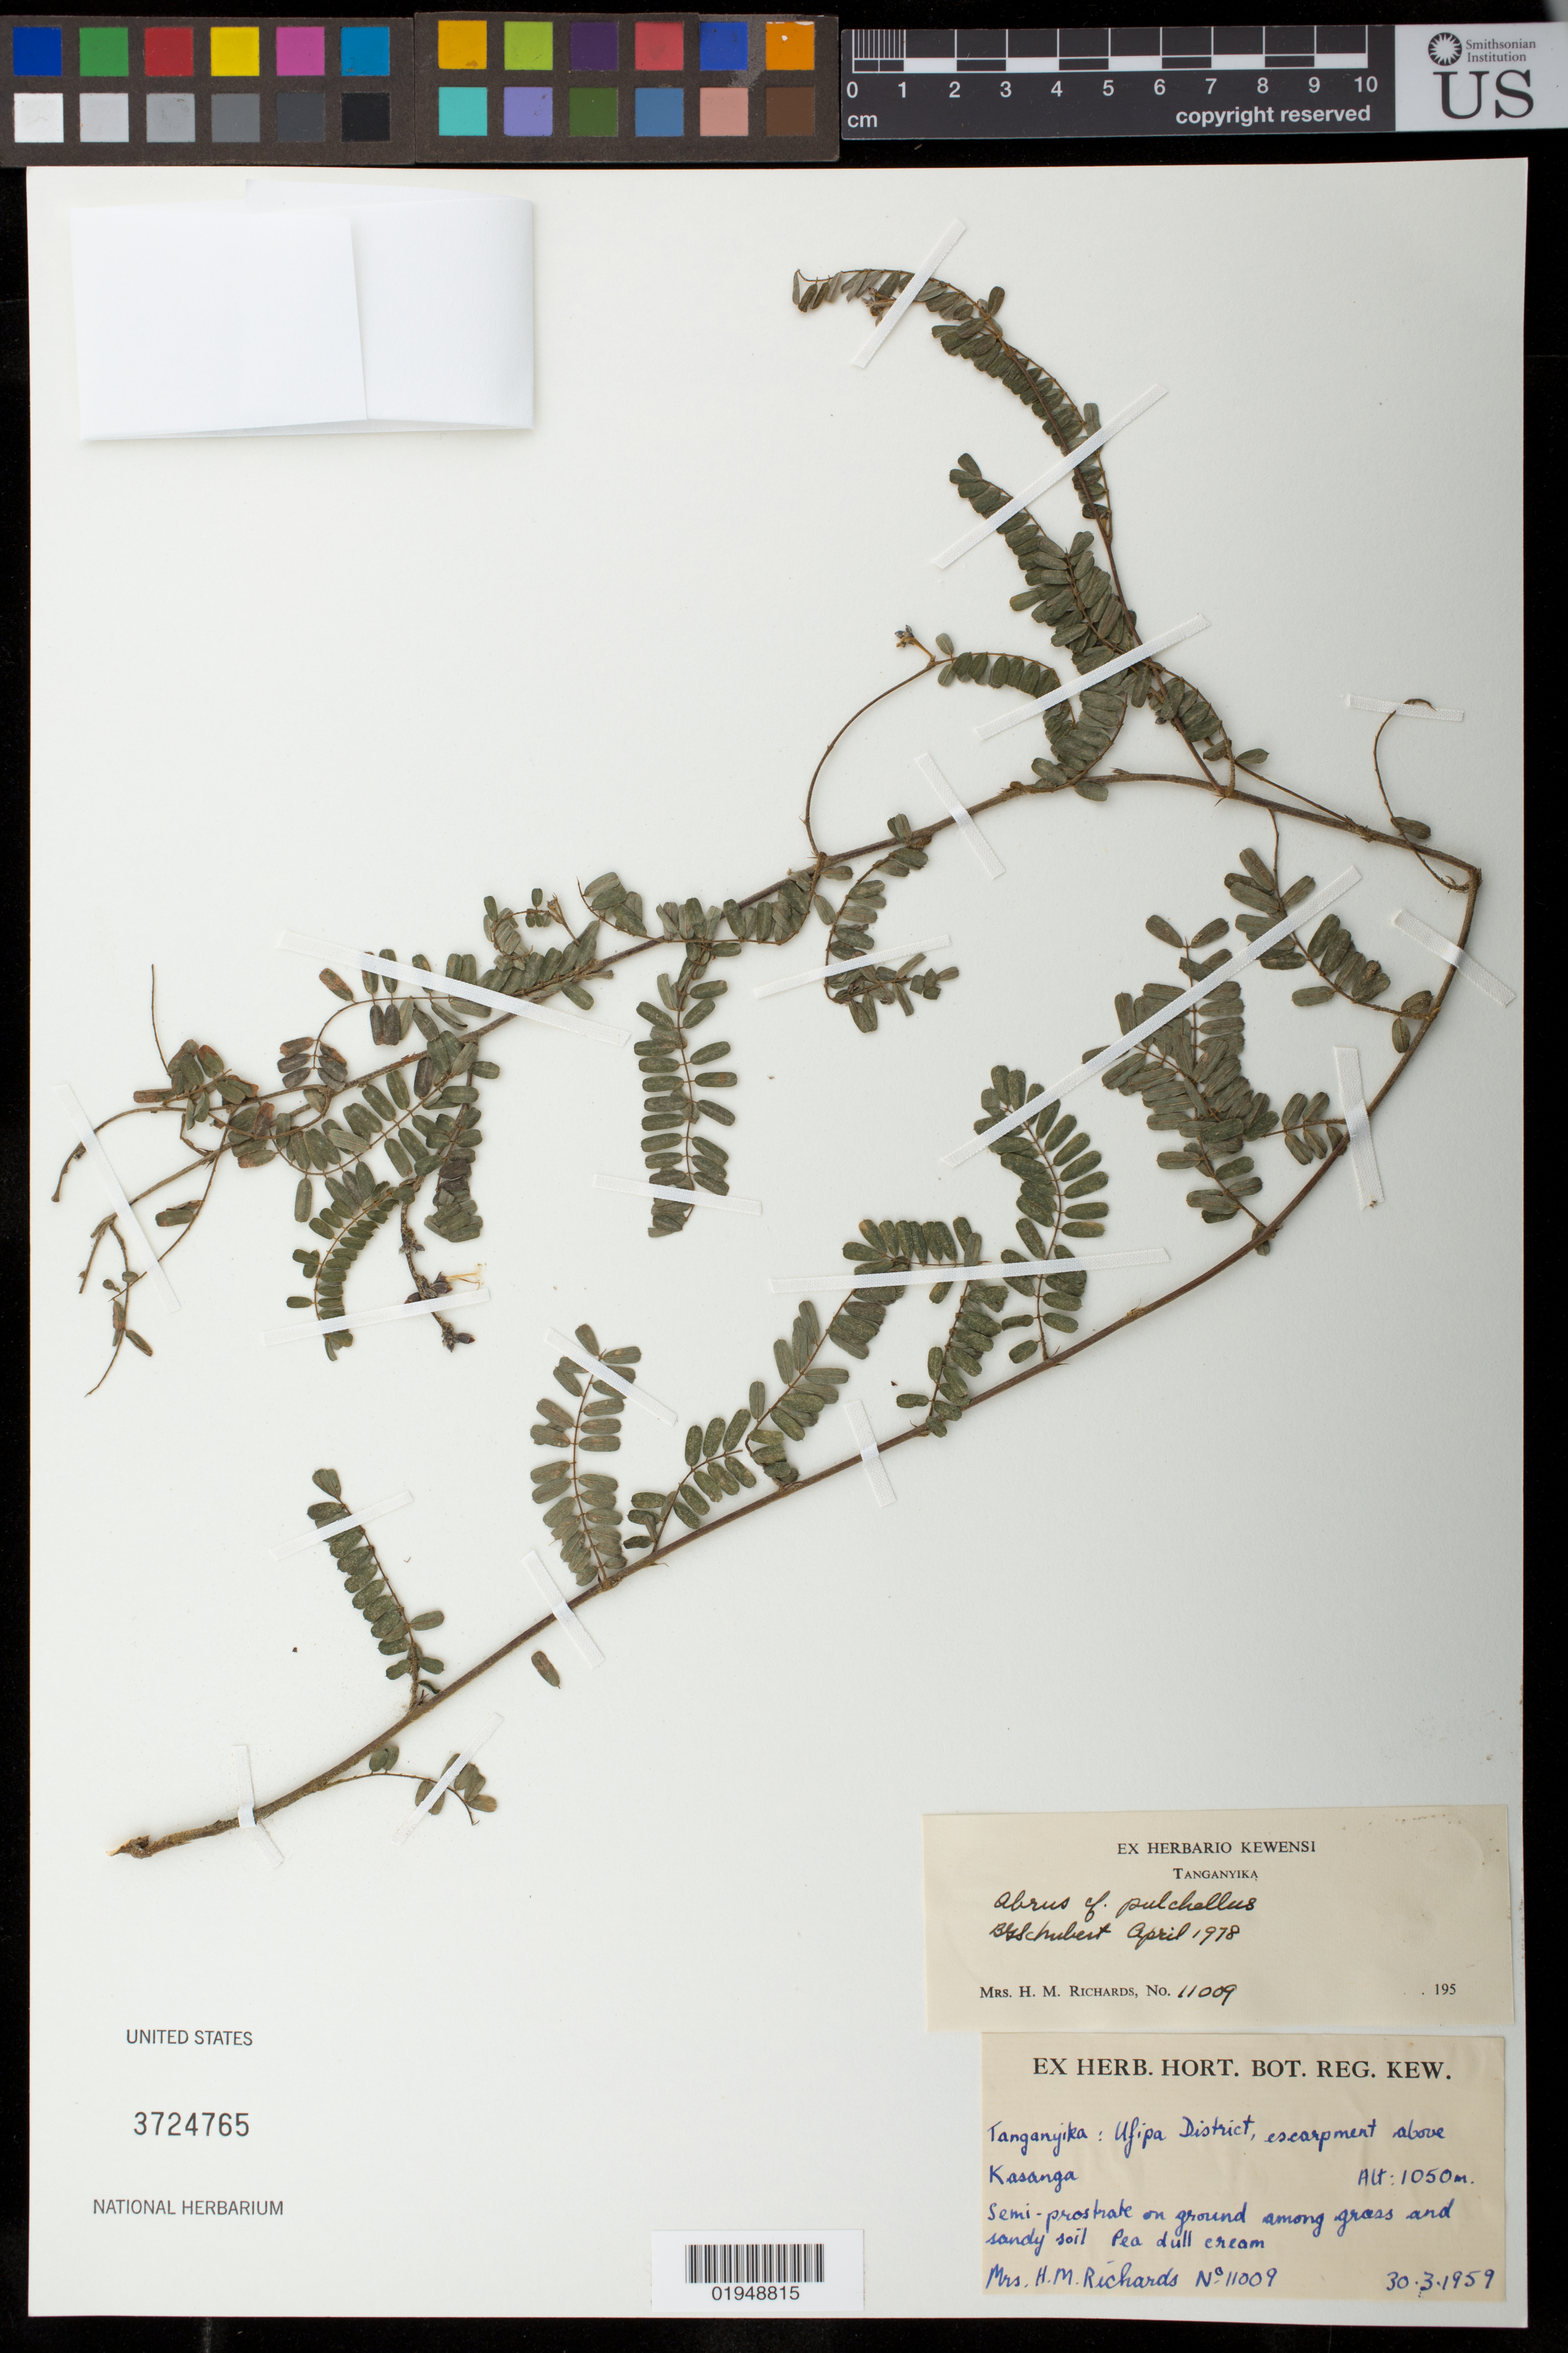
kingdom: Plantae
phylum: Tracheophyta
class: Magnoliopsida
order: Fabales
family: Fabaceae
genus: Abrus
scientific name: Abrus pulchellus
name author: Wall.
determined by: Schubert, Bernice G.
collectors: H. Richards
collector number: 11009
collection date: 1959-03-30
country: Tanzania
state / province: Rukwa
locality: Tanganyika: Ufipa District, escarpment above Kasanga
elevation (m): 1050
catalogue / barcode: US 3724765